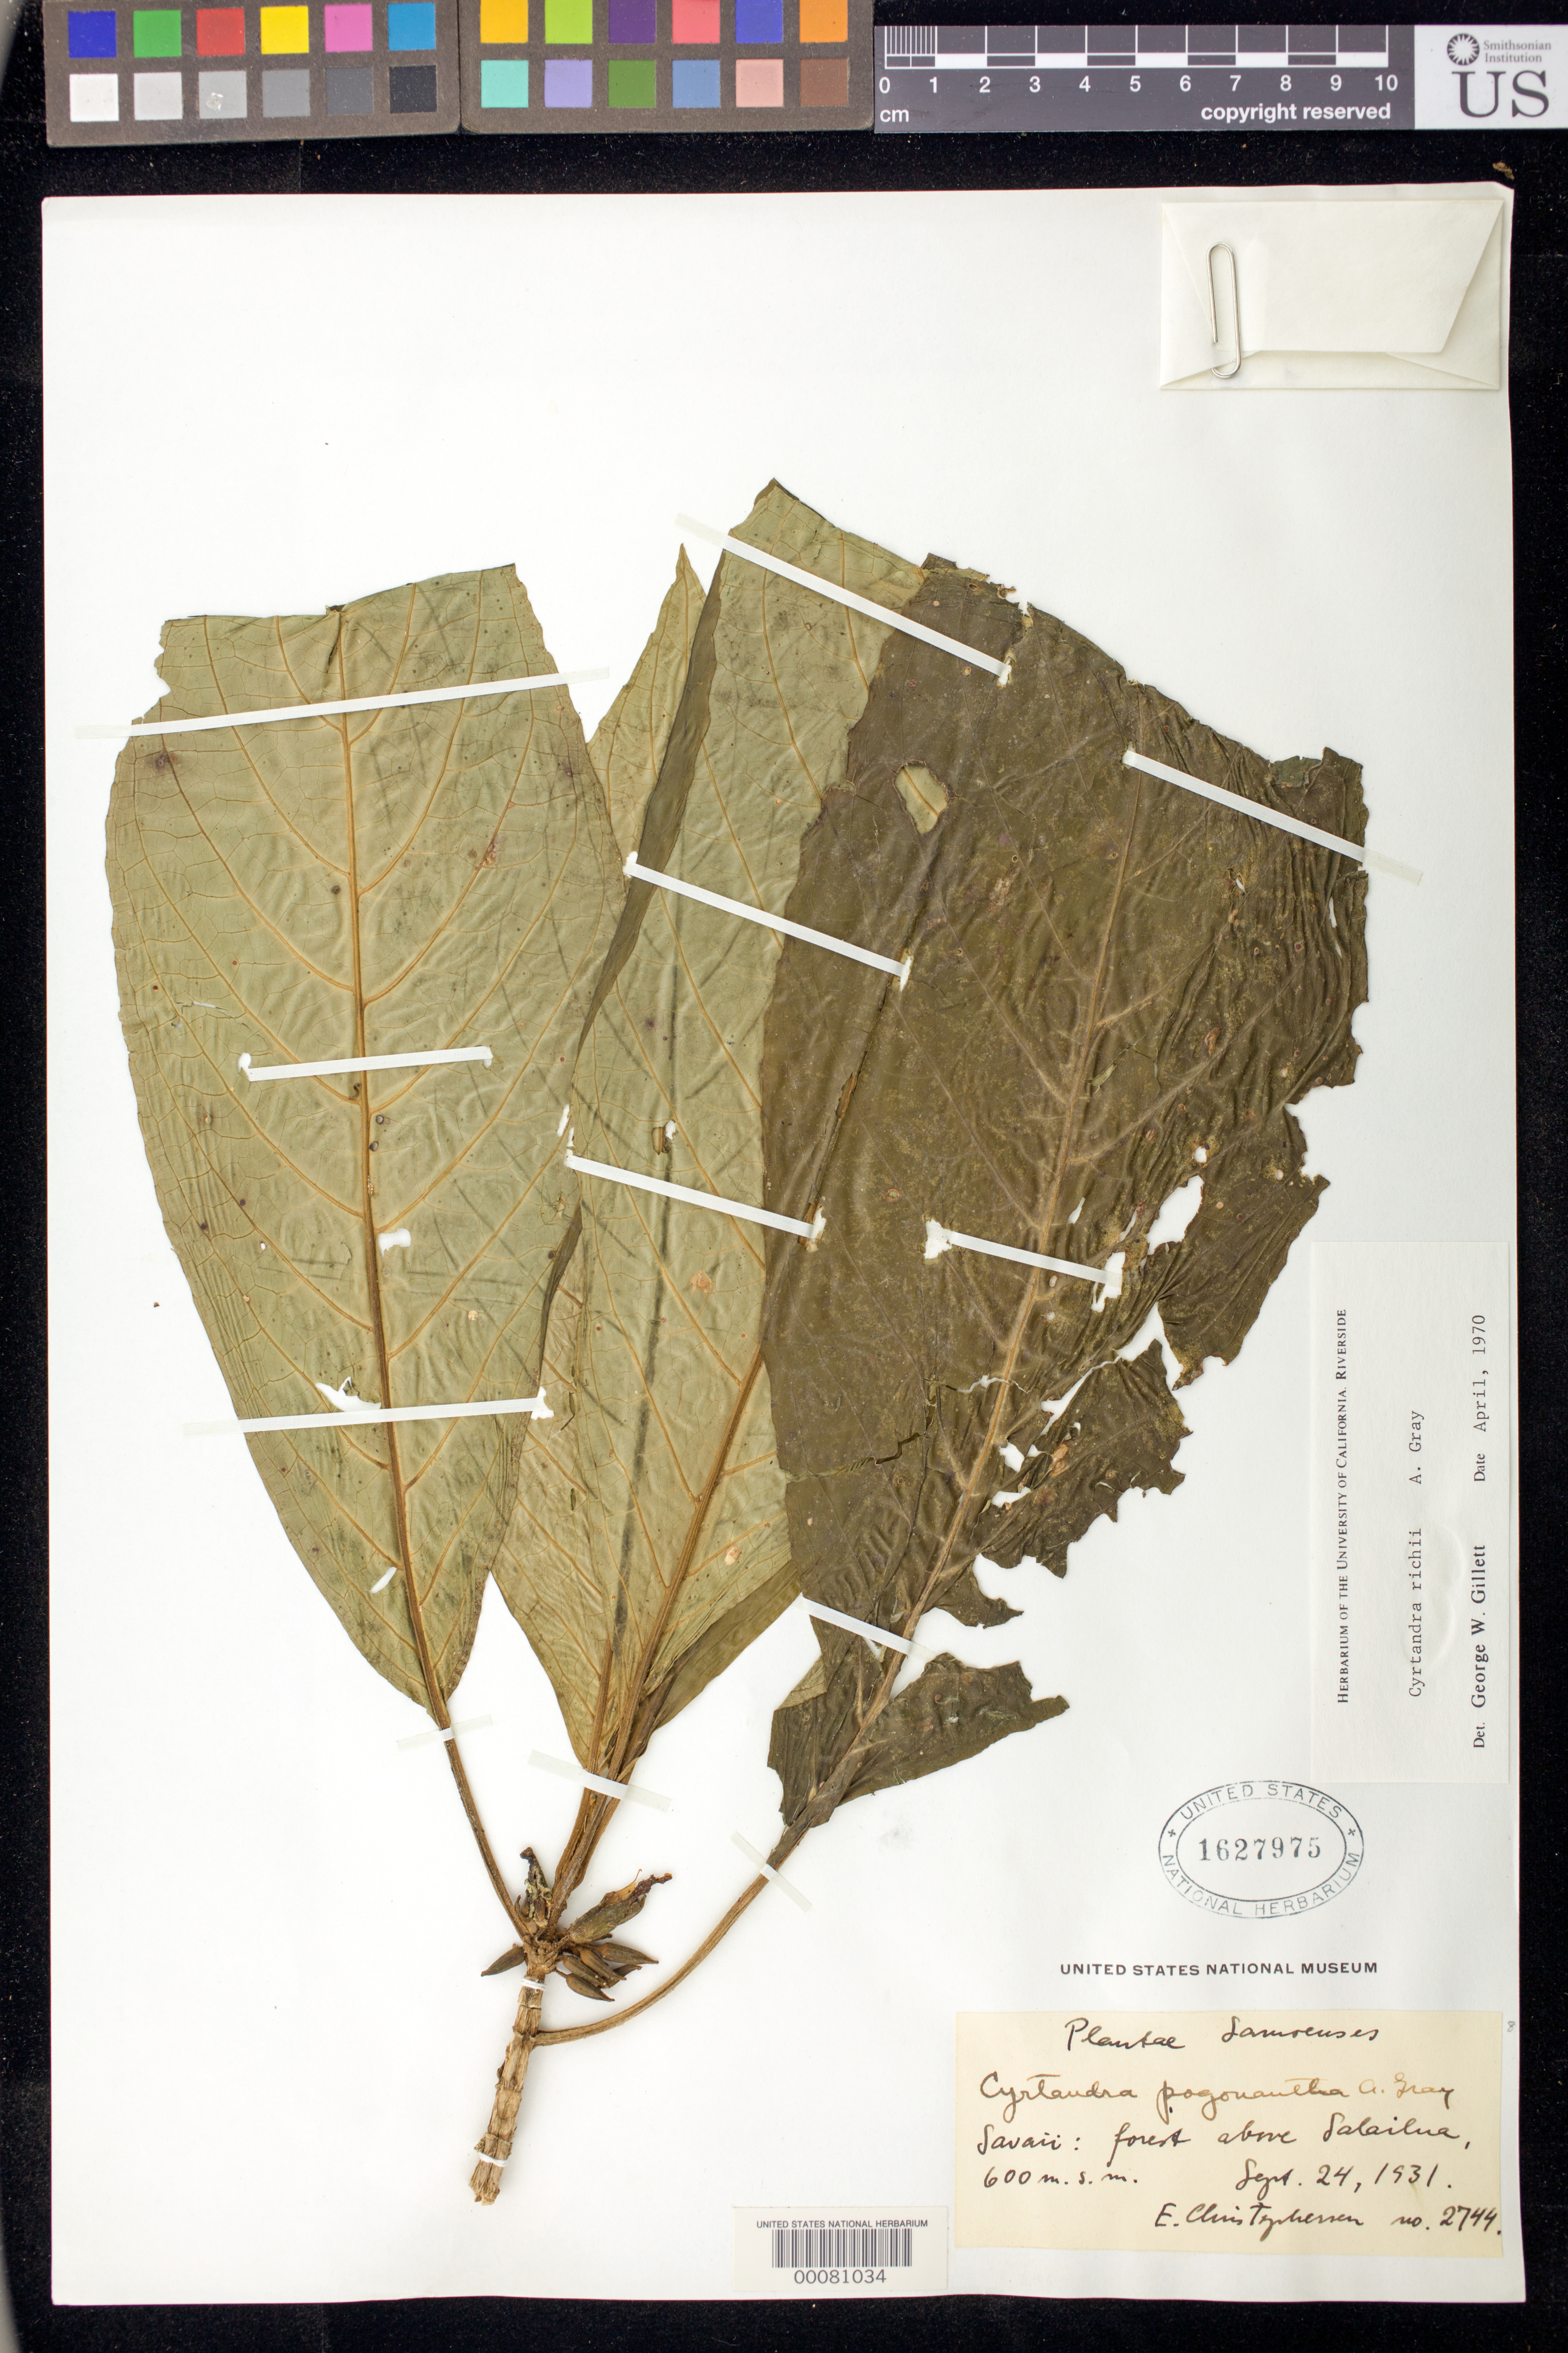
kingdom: Plantae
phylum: Tracheophyta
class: Magnoliopsida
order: Lamiales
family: Gesneriaceae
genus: Cyrtandra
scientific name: Cyrtandra richii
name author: A. Gray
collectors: E. Christophersen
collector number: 2744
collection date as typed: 24 Sep 1931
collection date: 1931-09-24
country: Samoa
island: Savai'i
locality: Savaii, Forest above salailua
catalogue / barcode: US 1627975